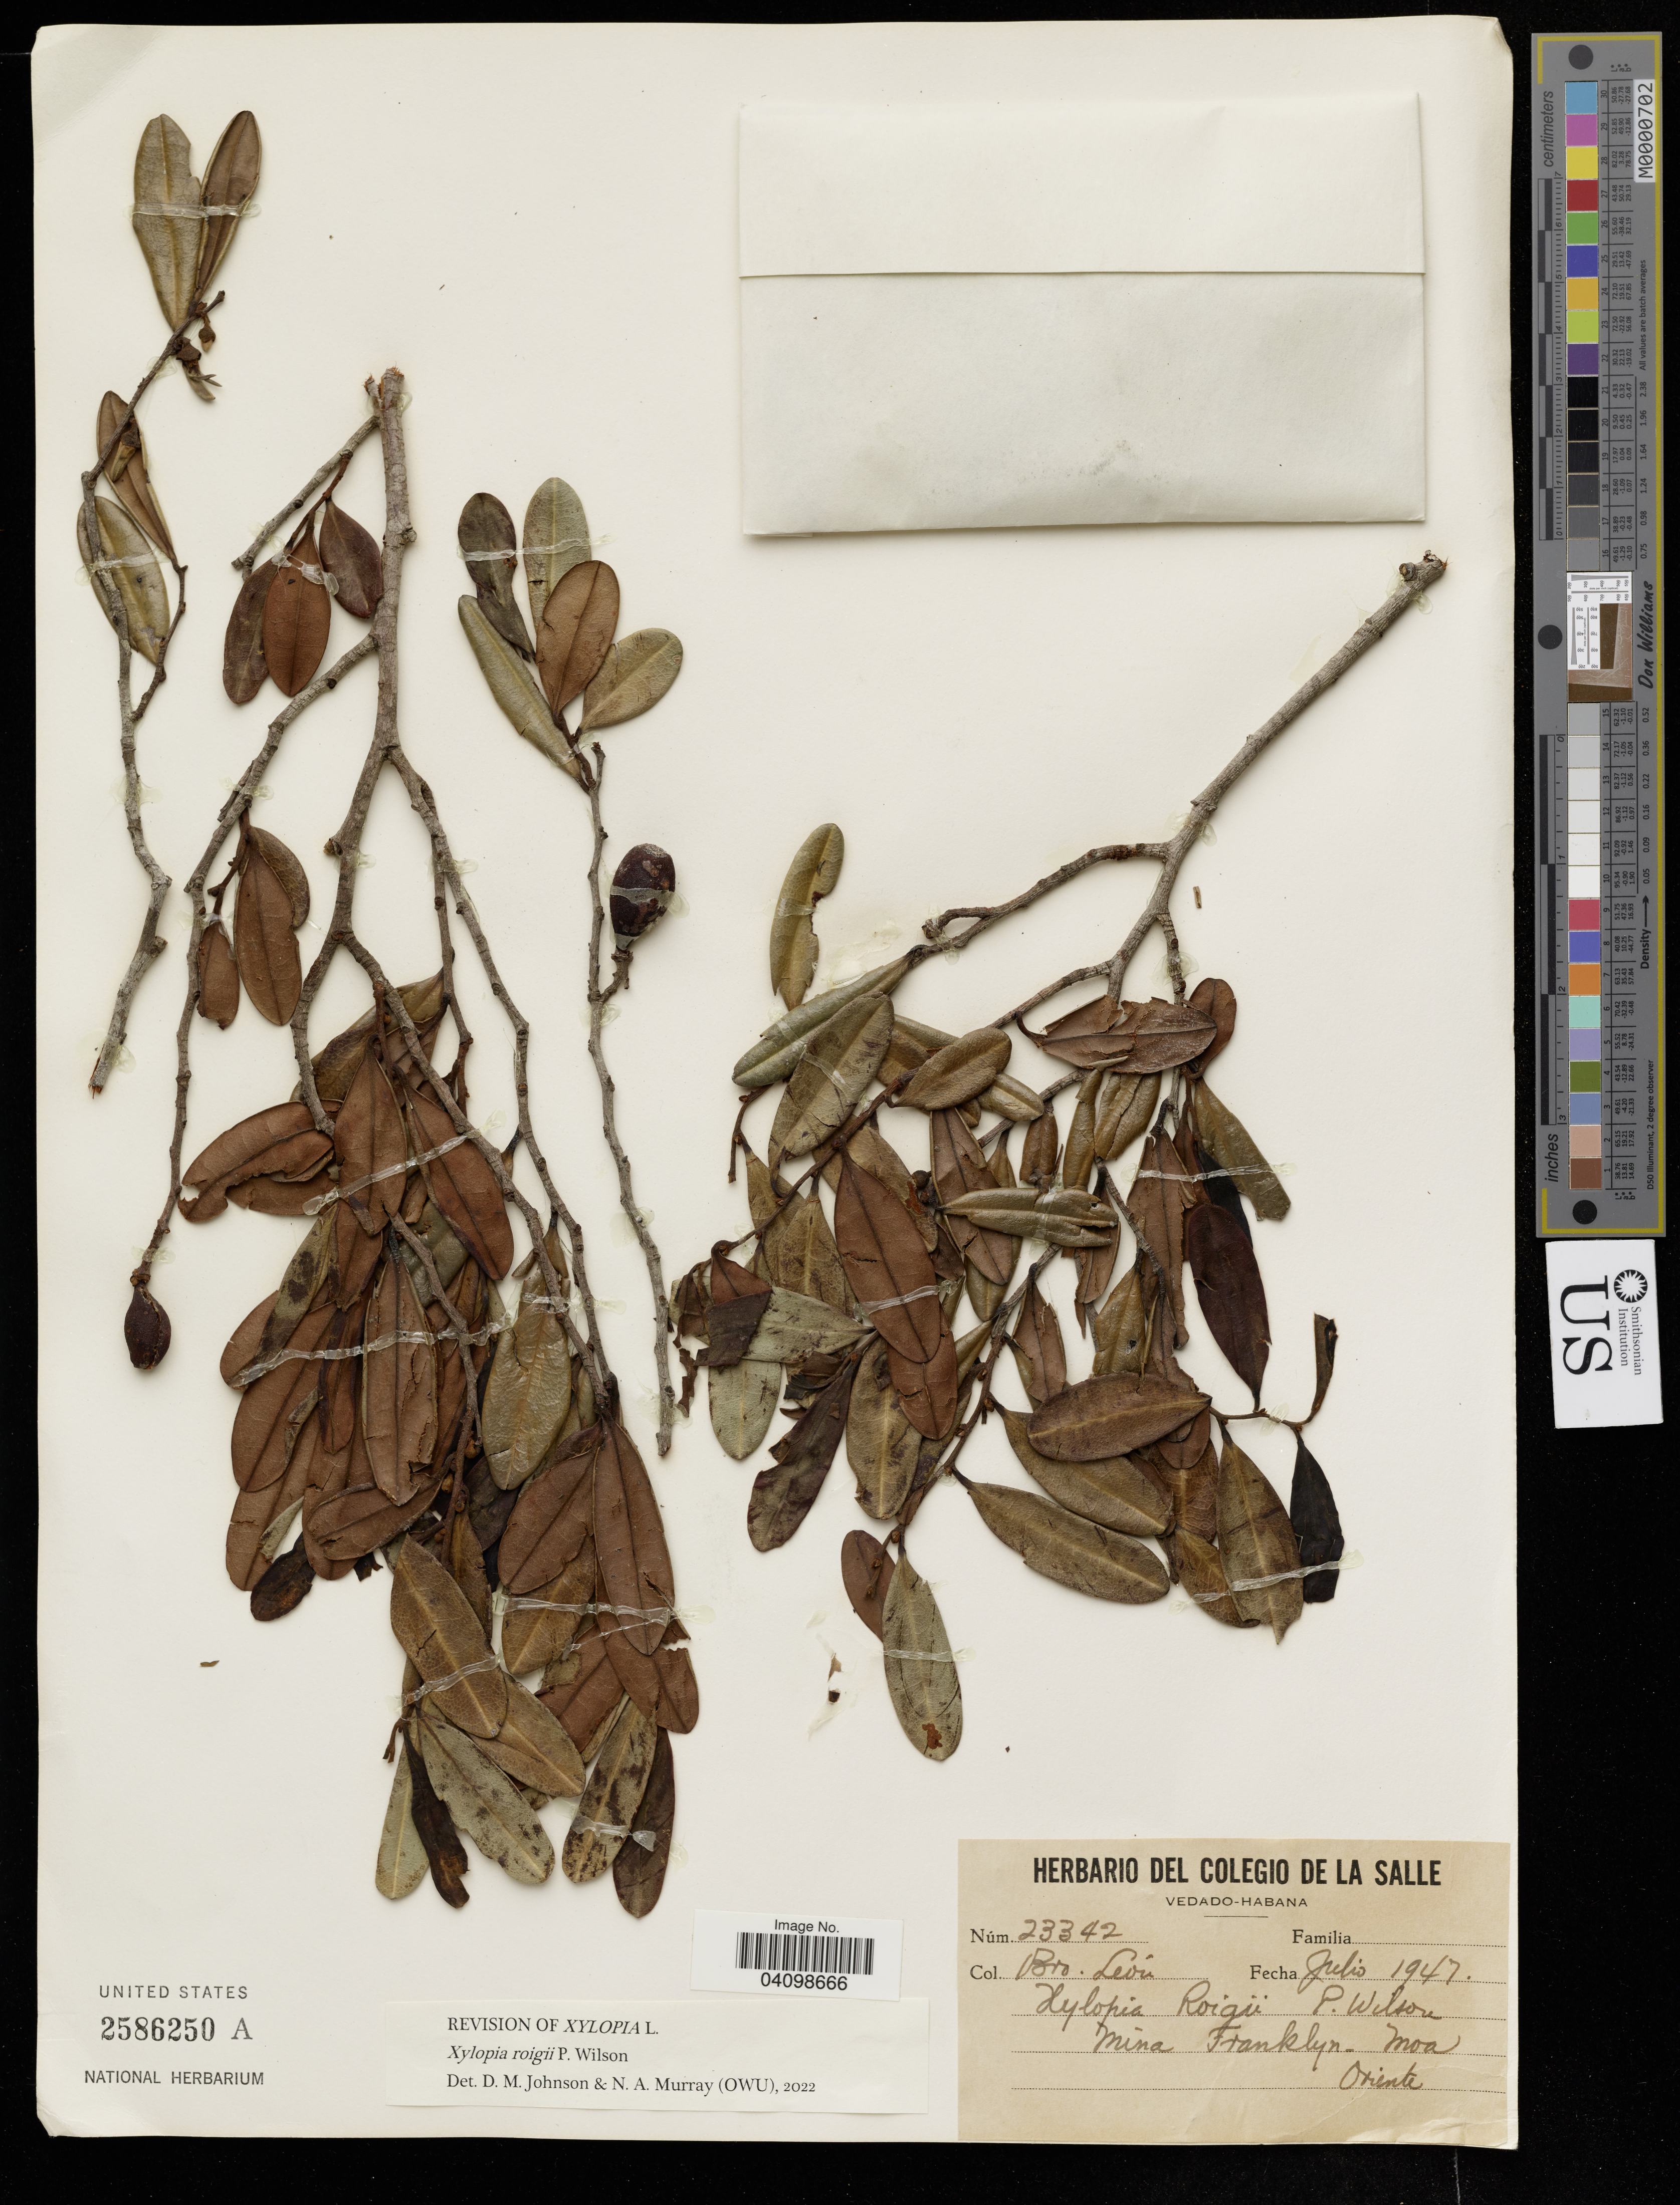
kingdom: Plantae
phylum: Tracheophyta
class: Magnoliopsida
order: Magnoliales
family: Annonaceae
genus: Xylopia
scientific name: Xylopia roigii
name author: P. Wilson ex Britton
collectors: Bro. León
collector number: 23342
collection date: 1947-07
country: Cuba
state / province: Oriente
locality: Mina Franklyn, Moa.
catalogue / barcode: US 2586250A